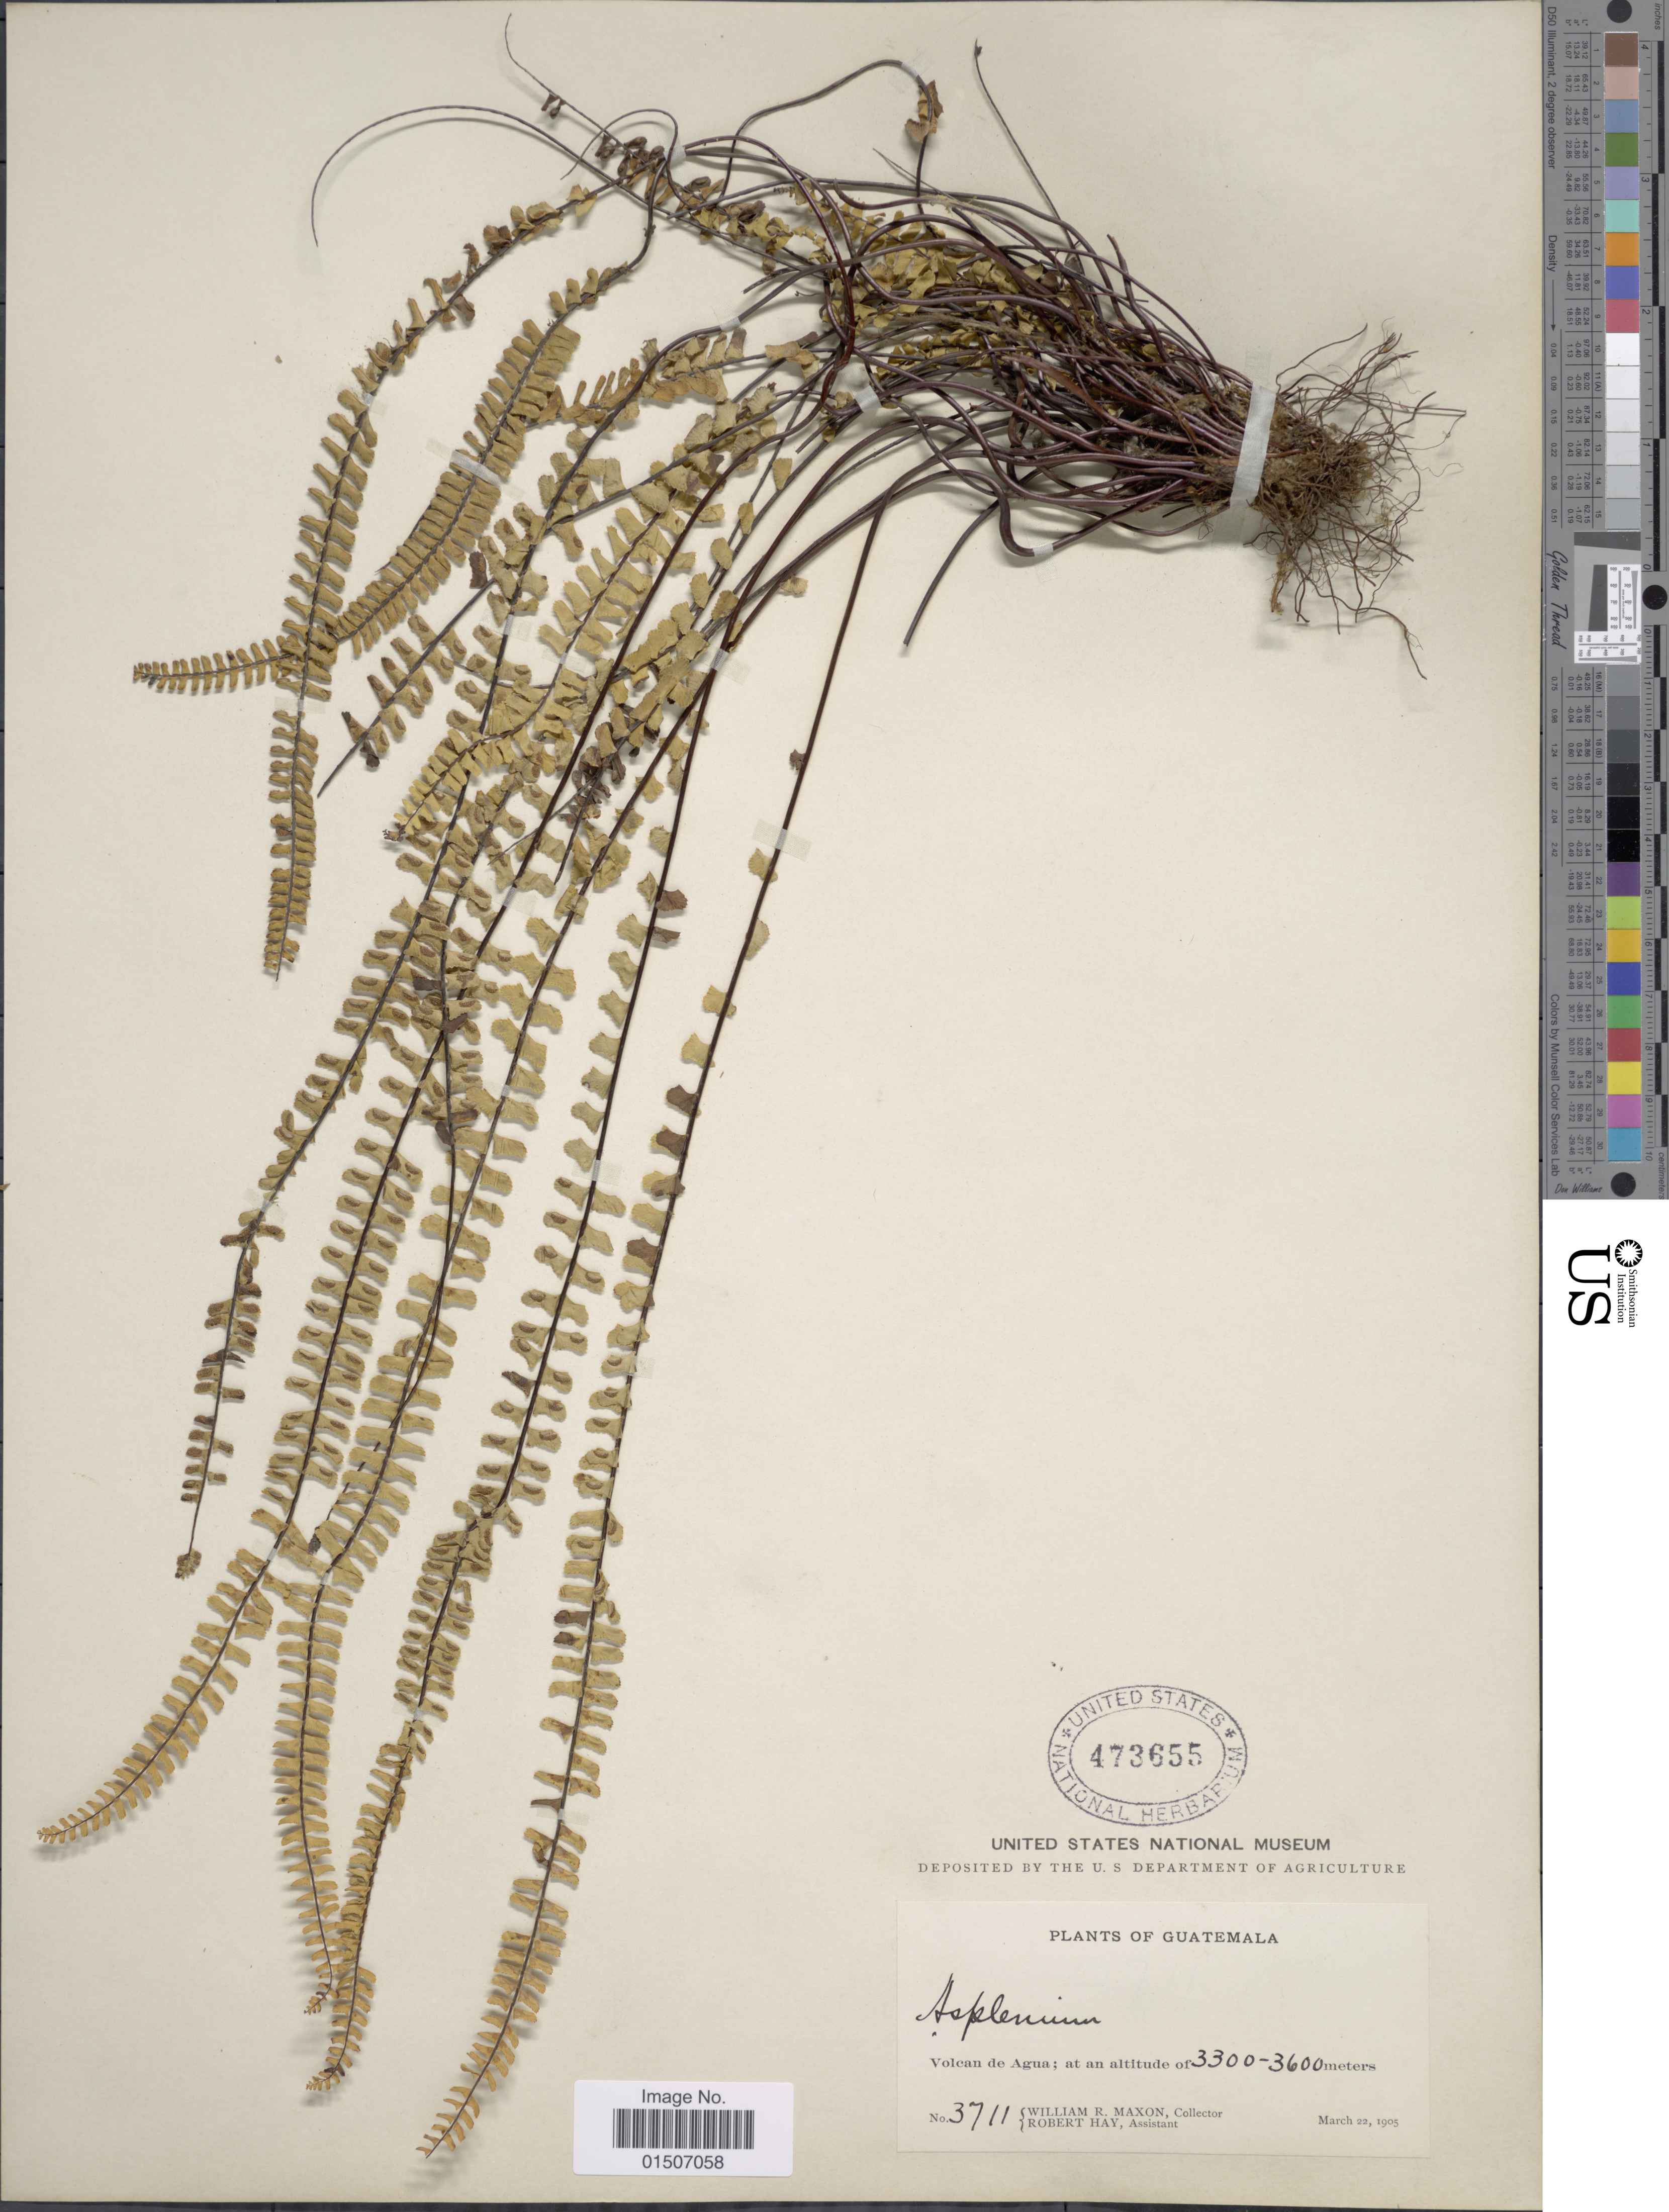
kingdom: Plantae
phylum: Tracheophyta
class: Polypodiopsida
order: Polypodiales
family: Aspleniaceae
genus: Asplenium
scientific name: Asplenium monanthes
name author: L.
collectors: W. R. Maxon & R. H. Hay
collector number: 3711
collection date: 1905-03-22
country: Guatemala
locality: Volcan de Agua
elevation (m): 3300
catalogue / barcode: US 473655